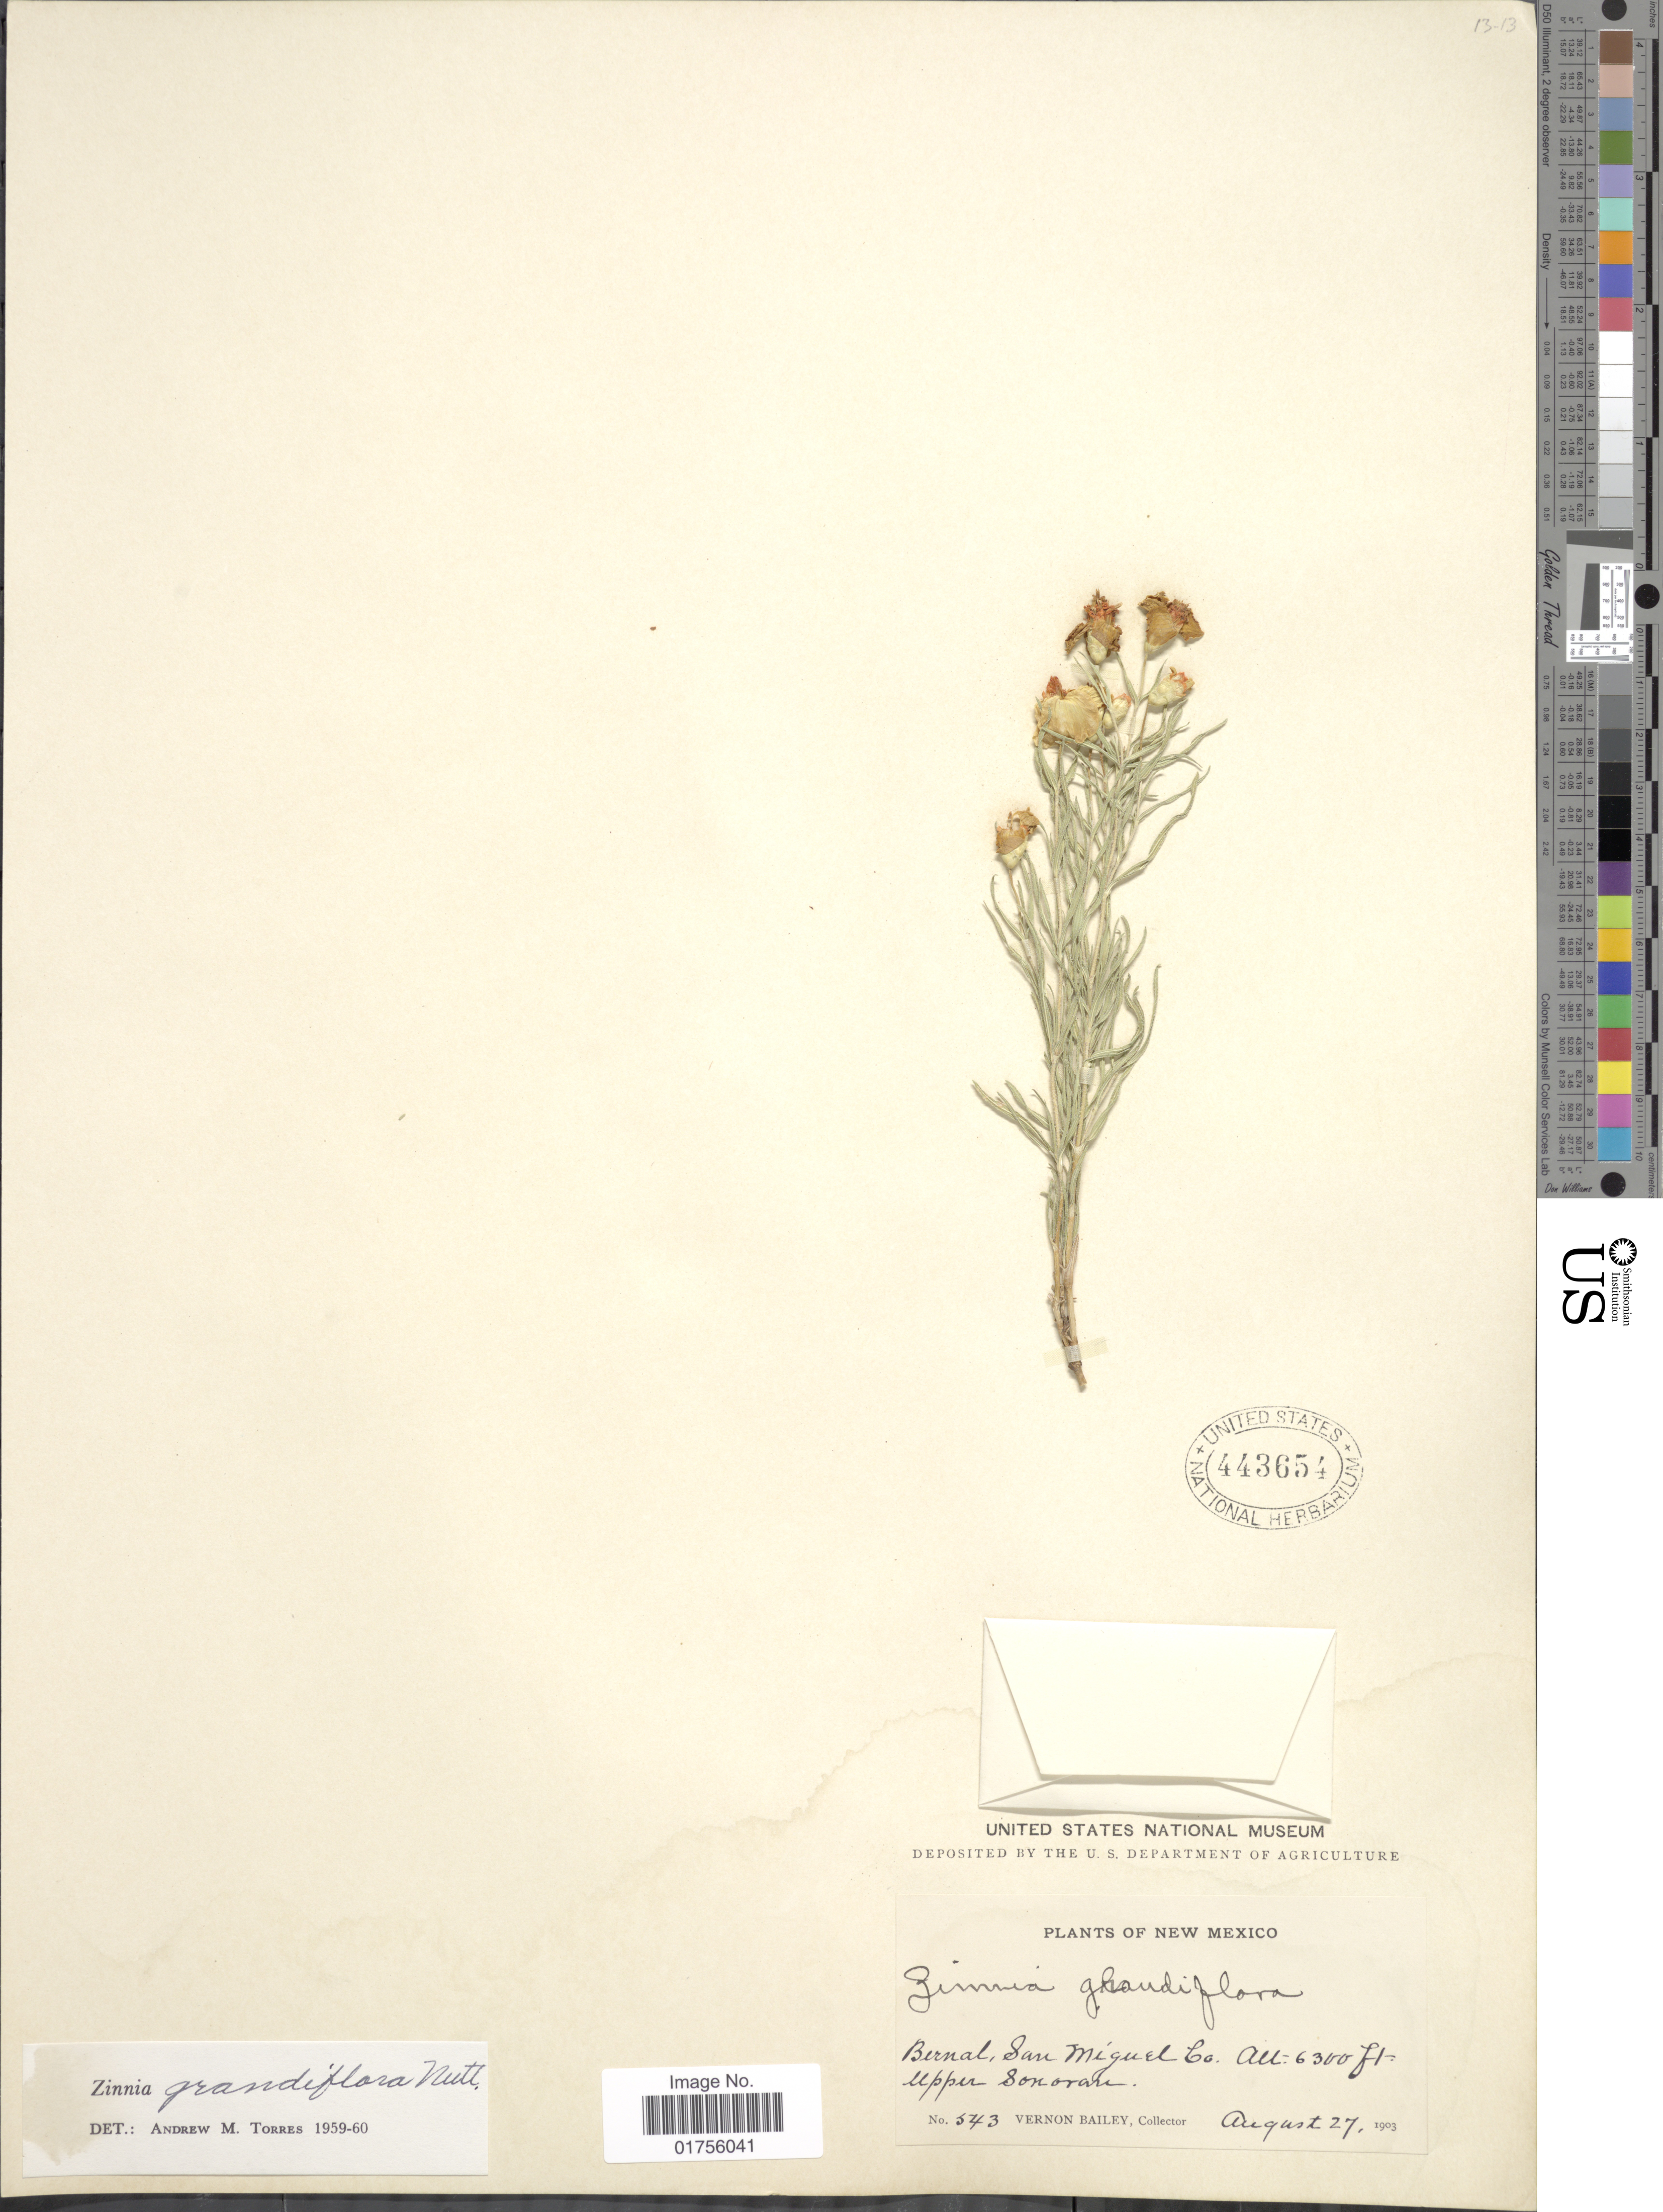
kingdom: Plantae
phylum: Tracheophyta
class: Magnoliopsida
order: Asterales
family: Asteraceae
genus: Zinnia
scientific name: Zinnia grandiflora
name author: Nutt.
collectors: V. O. Bailey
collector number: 543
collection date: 1903-08-27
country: United States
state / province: New Mexico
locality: Bernal, San Miguel Co. Upper Sonoran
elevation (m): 1920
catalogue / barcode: US 443654